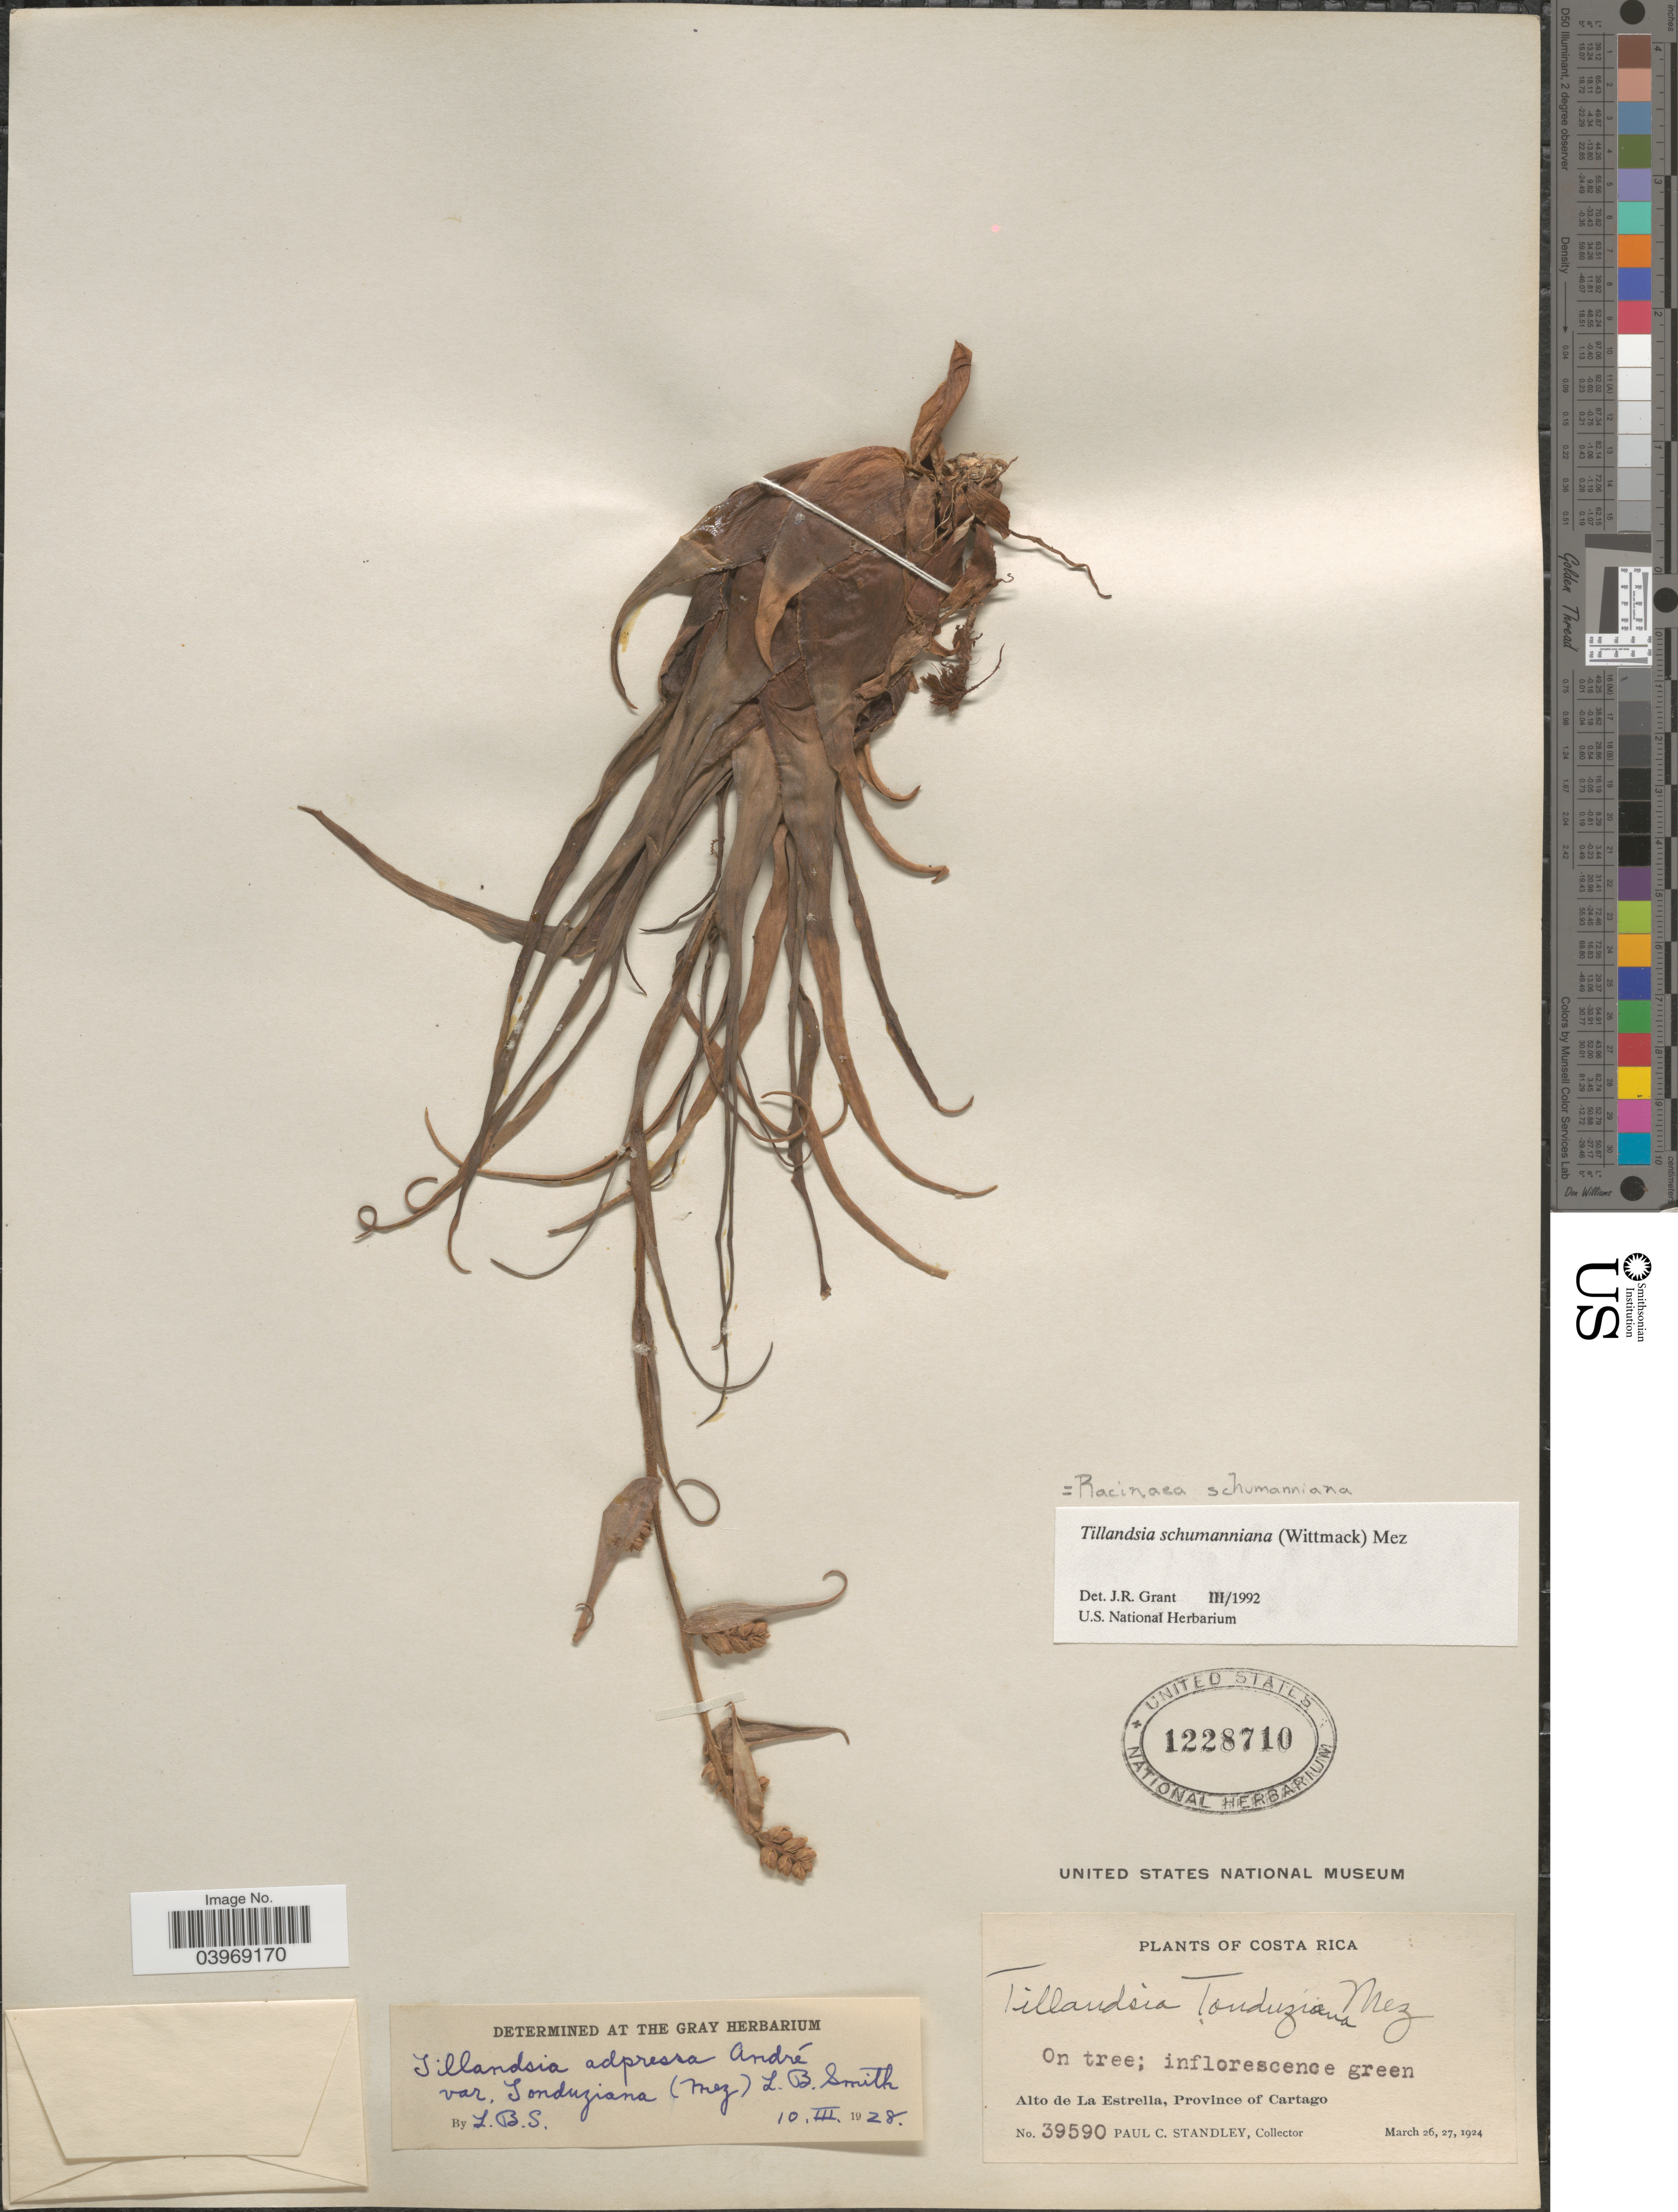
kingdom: Plantae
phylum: Tracheophyta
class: Liliopsida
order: Poales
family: Bromeliaceae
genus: Racinaea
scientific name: Racinaea schumanniana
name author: (Wittm.) J.R. Grant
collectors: P. C. Standley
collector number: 39590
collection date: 1924-03-26/1924-03-27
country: Costa Rica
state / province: Cartago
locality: Alto de La Estrella.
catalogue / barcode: US 1228710